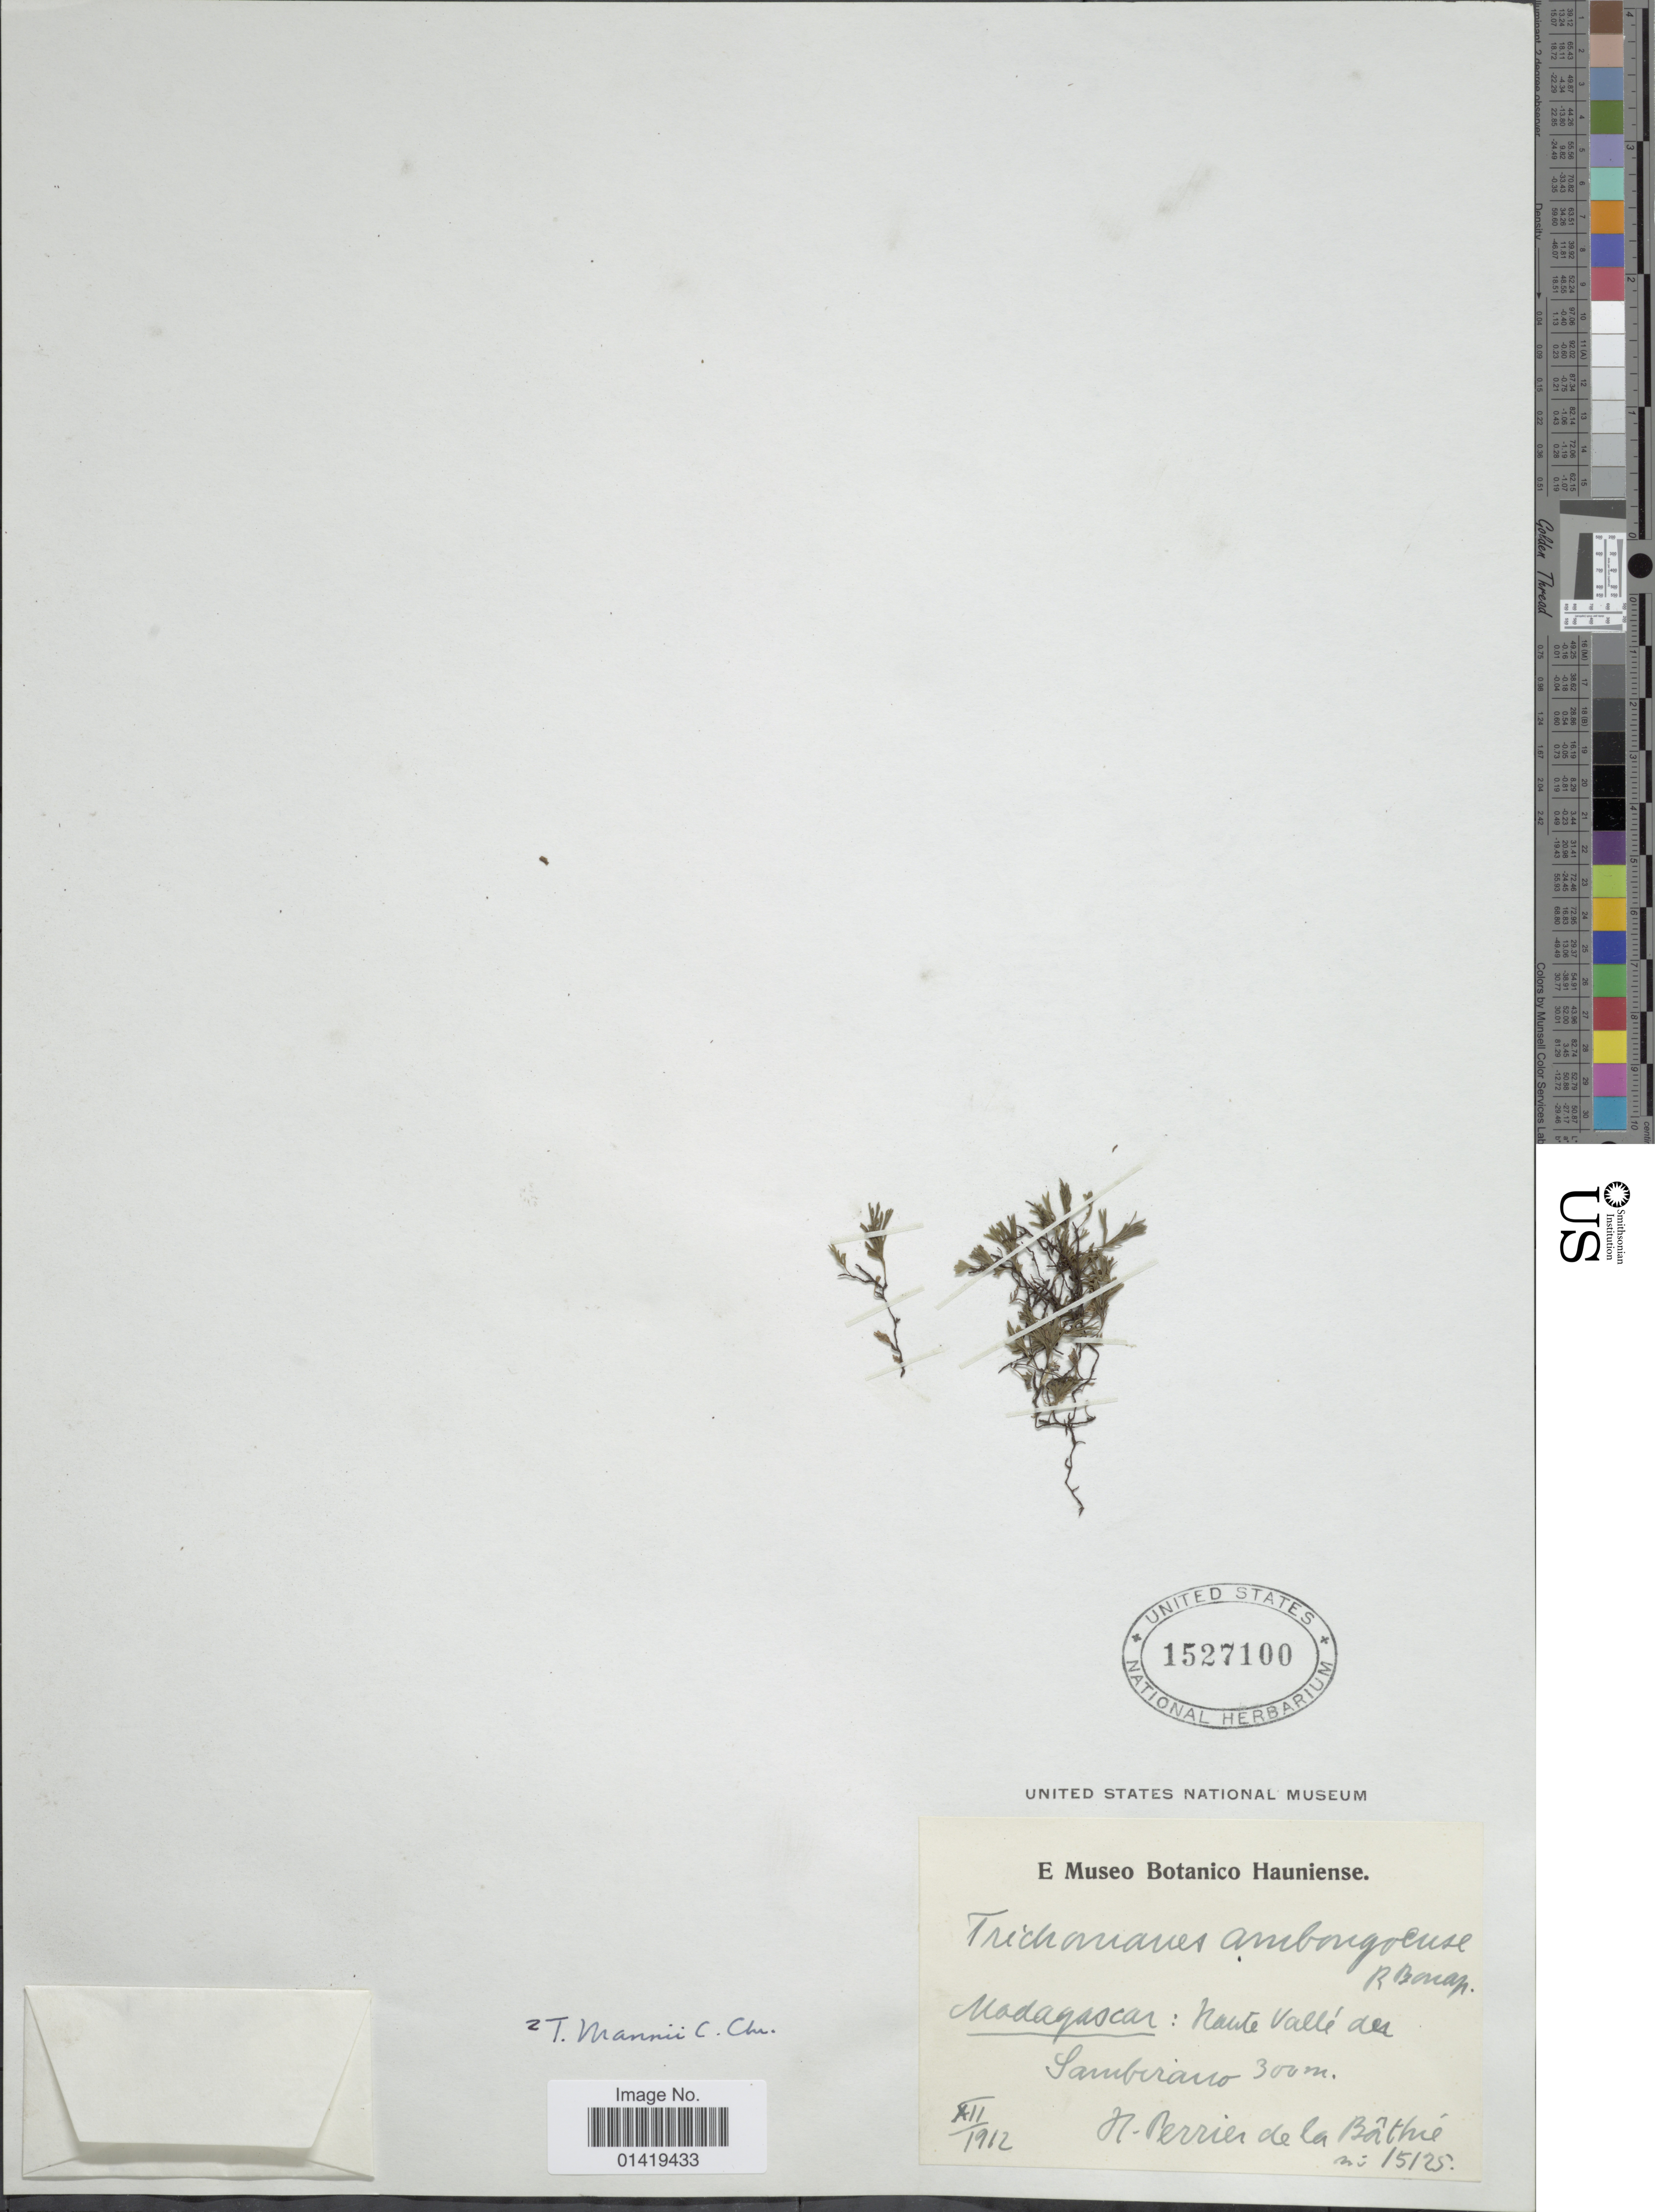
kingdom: Plantae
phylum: Tracheophyta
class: Polypodiopsida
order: Hymenophyllales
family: Hymenophyllaceae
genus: Hymenophyllum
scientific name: Hymenophyllum parvulum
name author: C. Chr.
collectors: H. Perrier de la Bâthie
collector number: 15125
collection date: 1912-12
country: Madagascar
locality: Haute Valle des Sambirano.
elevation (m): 300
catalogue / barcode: US 1527100